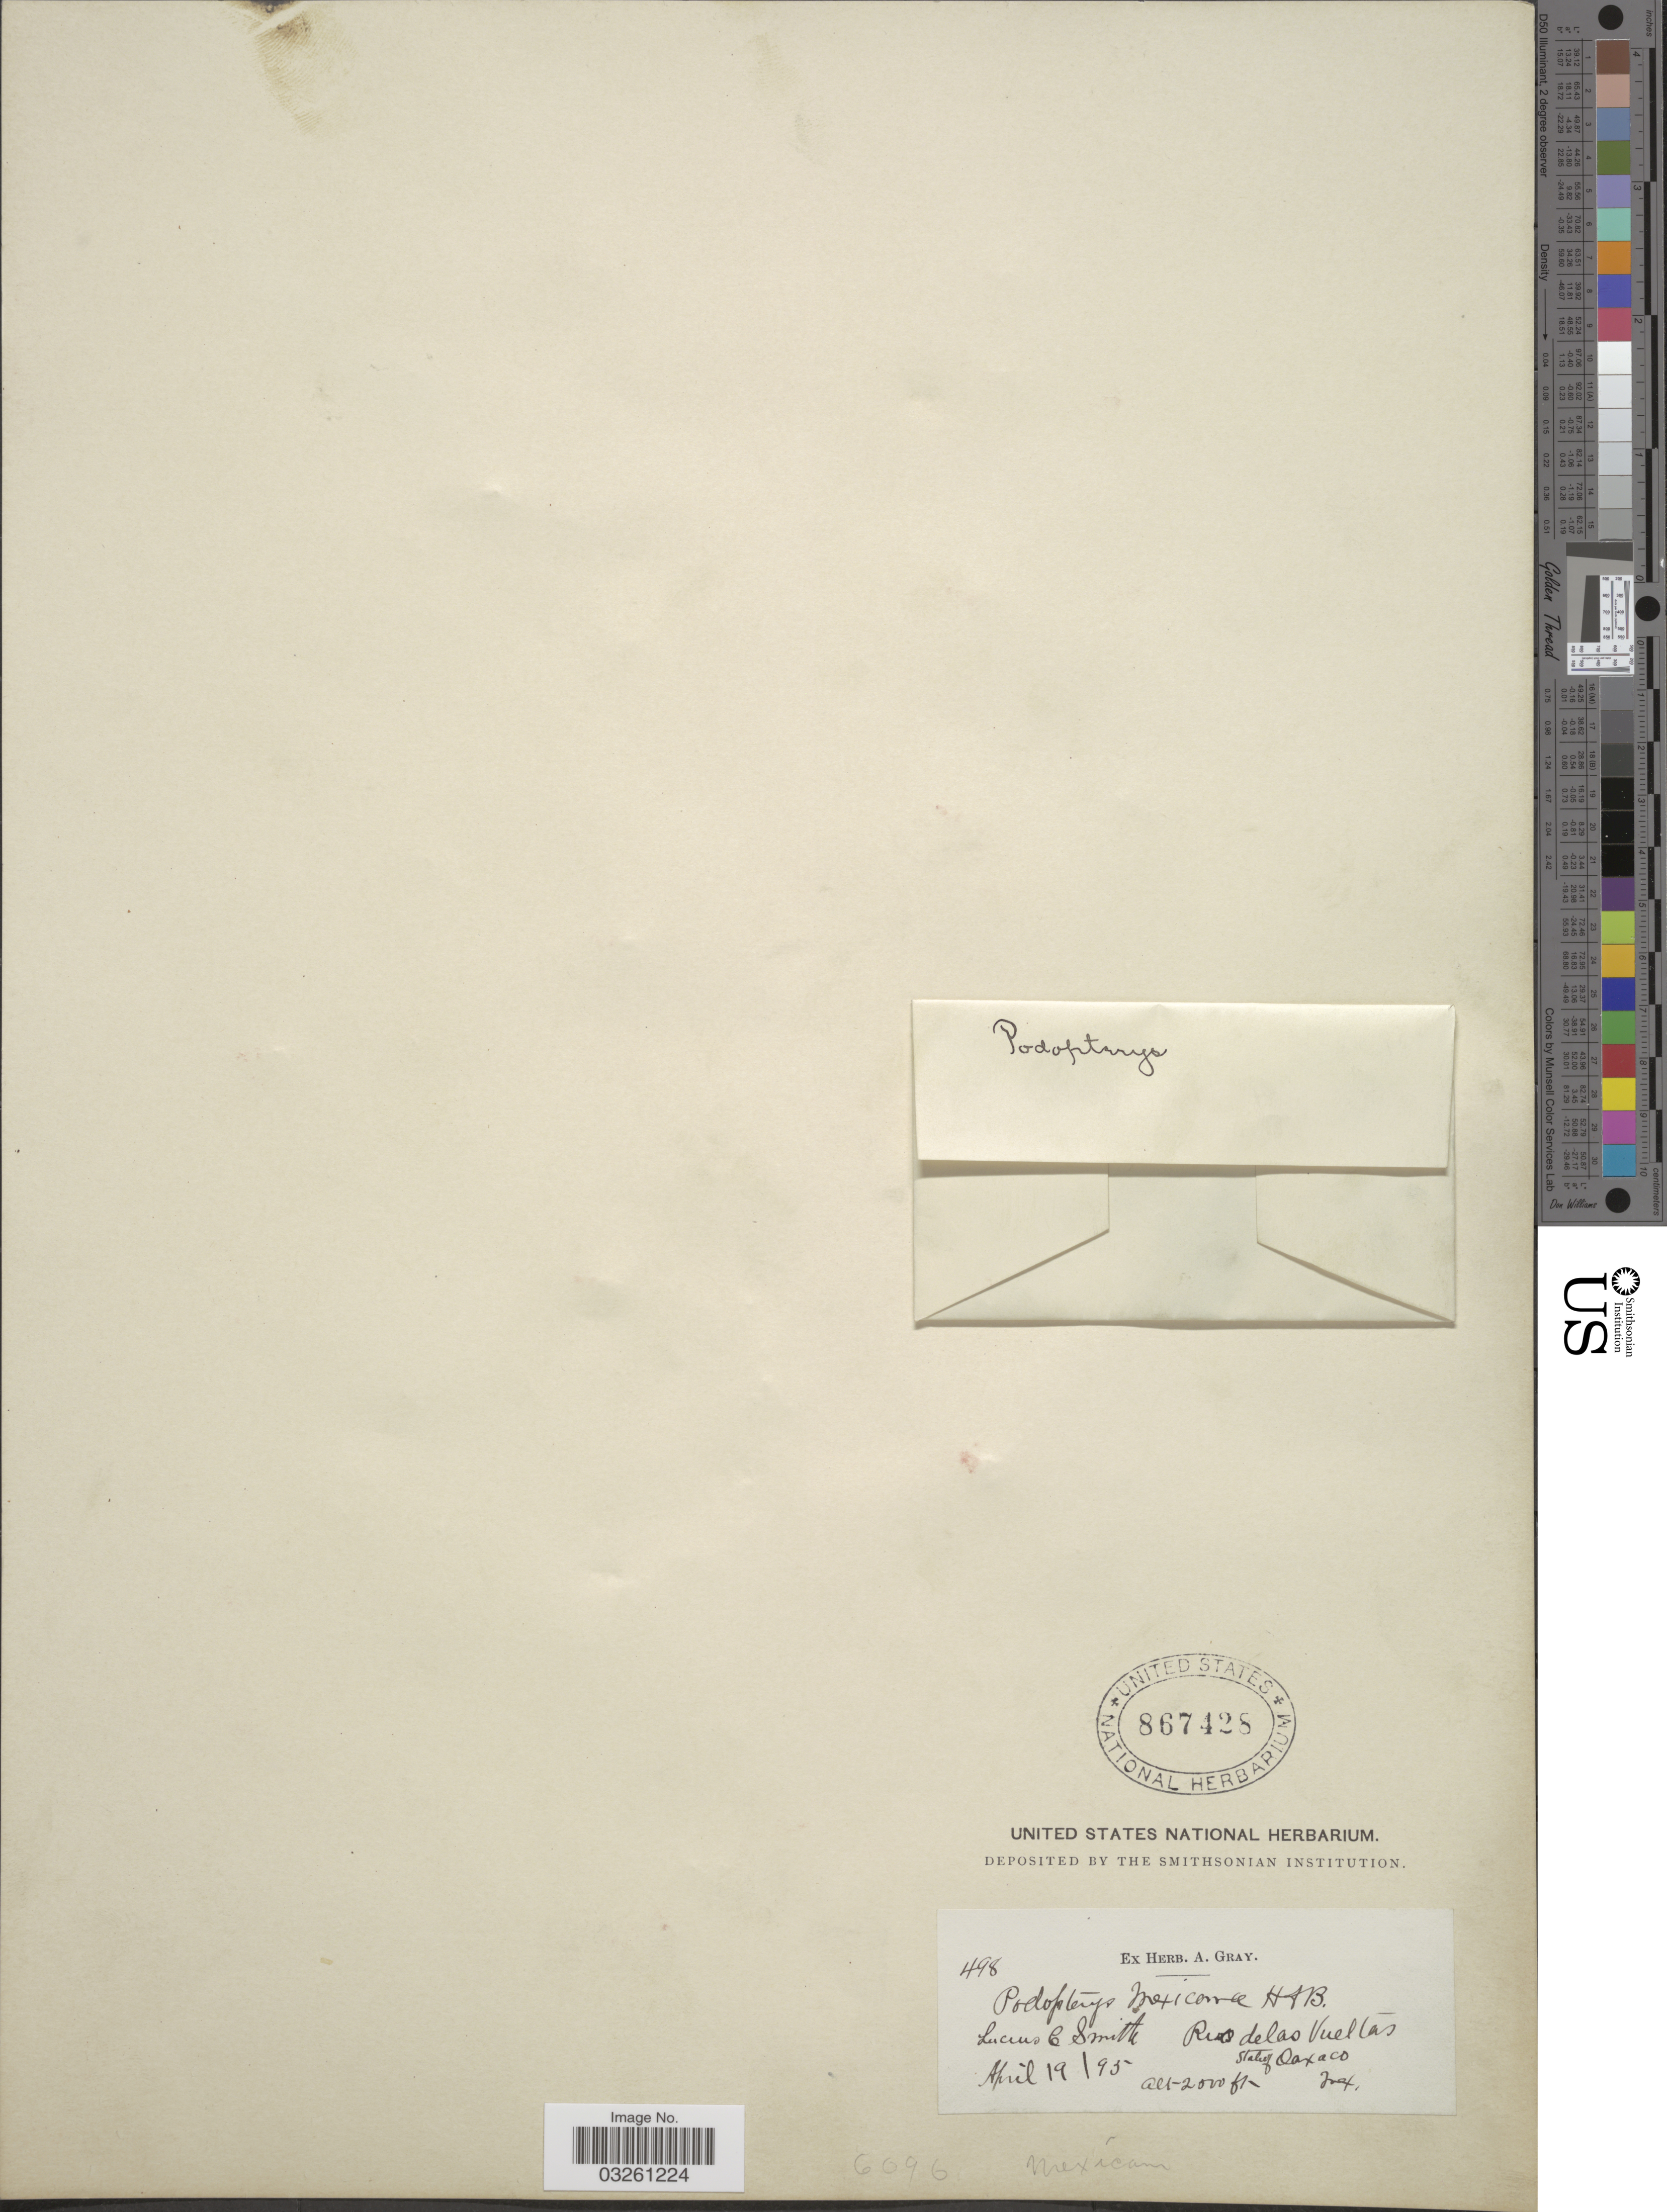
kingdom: Plantae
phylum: Tracheophyta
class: Magnoliopsida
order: Caryophyllales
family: Polygonaceae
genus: Podopterus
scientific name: Podopterus mexicanus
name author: Bonpl.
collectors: L. C. Smith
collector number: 498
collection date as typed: Transcribed d/m/y: 19/4/95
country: Mexico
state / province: Oaxaca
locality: Rio de las Vueltas.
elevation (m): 610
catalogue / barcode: US 867428